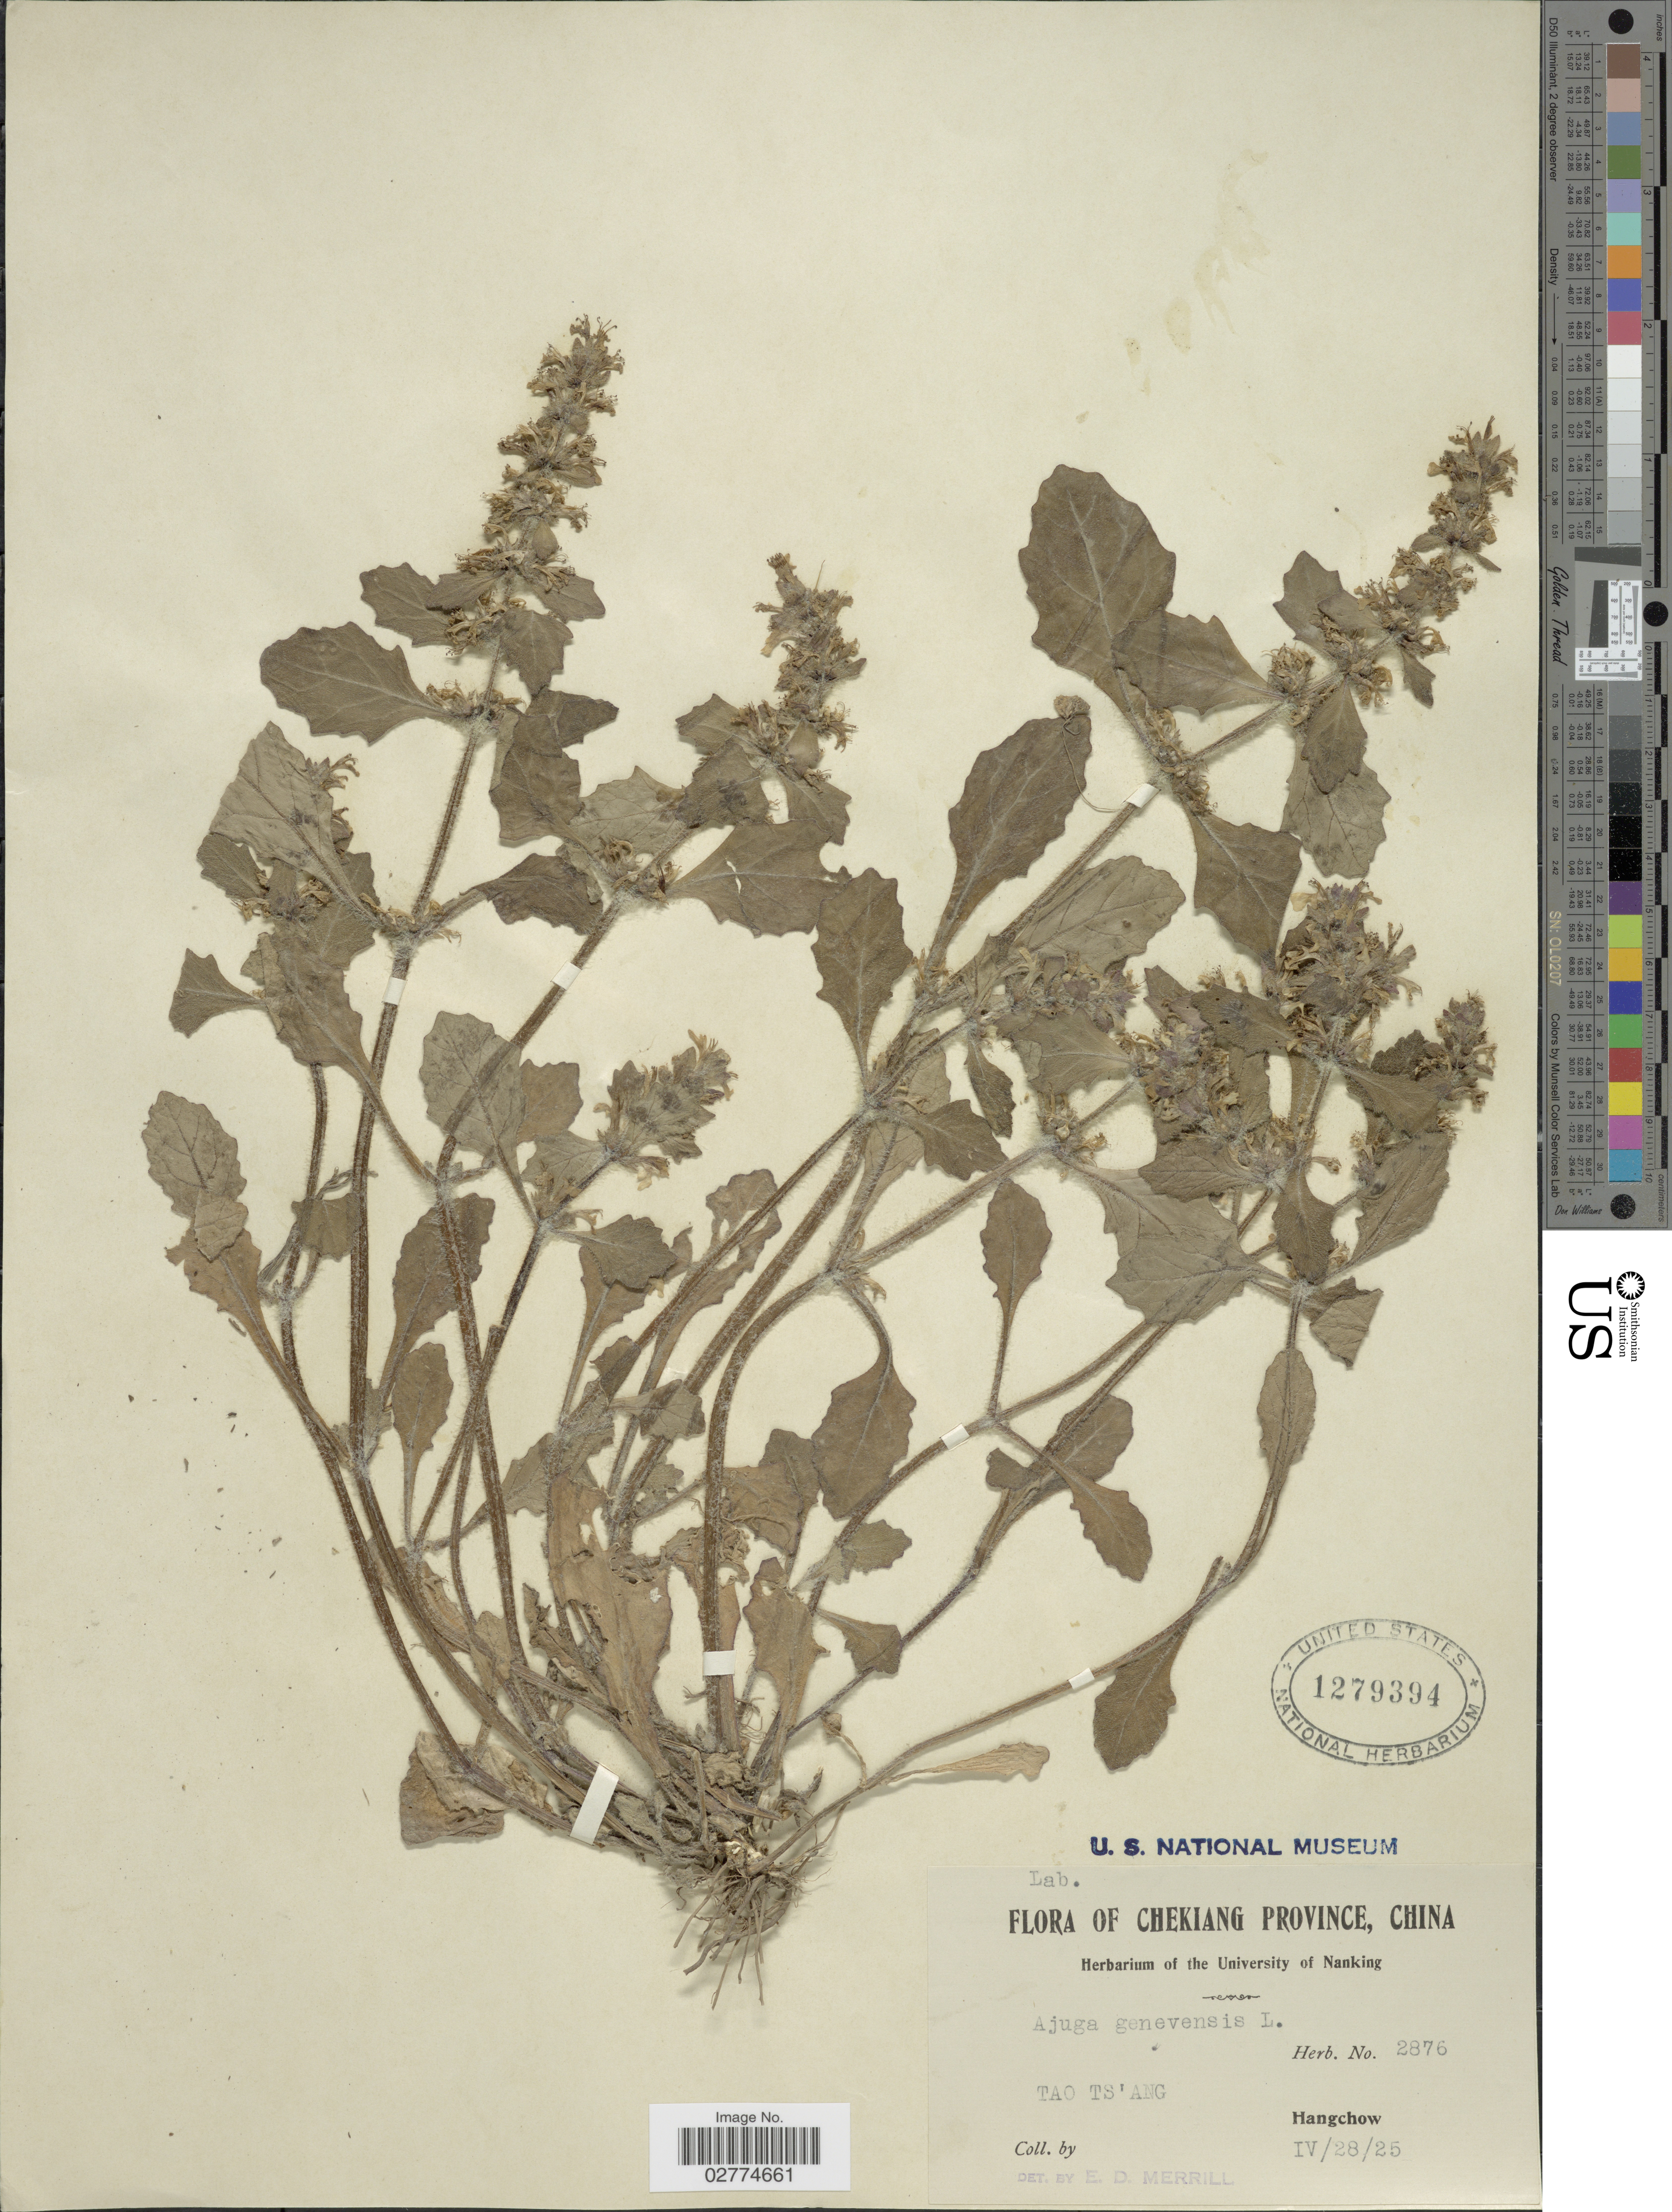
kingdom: Plantae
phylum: Tracheophyta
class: Magnoliopsida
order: Lamiales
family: Lamiaceae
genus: Ajuga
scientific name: Ajuga genevensis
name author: L.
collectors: ex herb. University of Nanking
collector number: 2876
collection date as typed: Transcribed d/m/y: 28/4/25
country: China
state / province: Zhejiang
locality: Chekiang Province, Tao Ts'ang, Hangchow.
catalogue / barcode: US 1279394